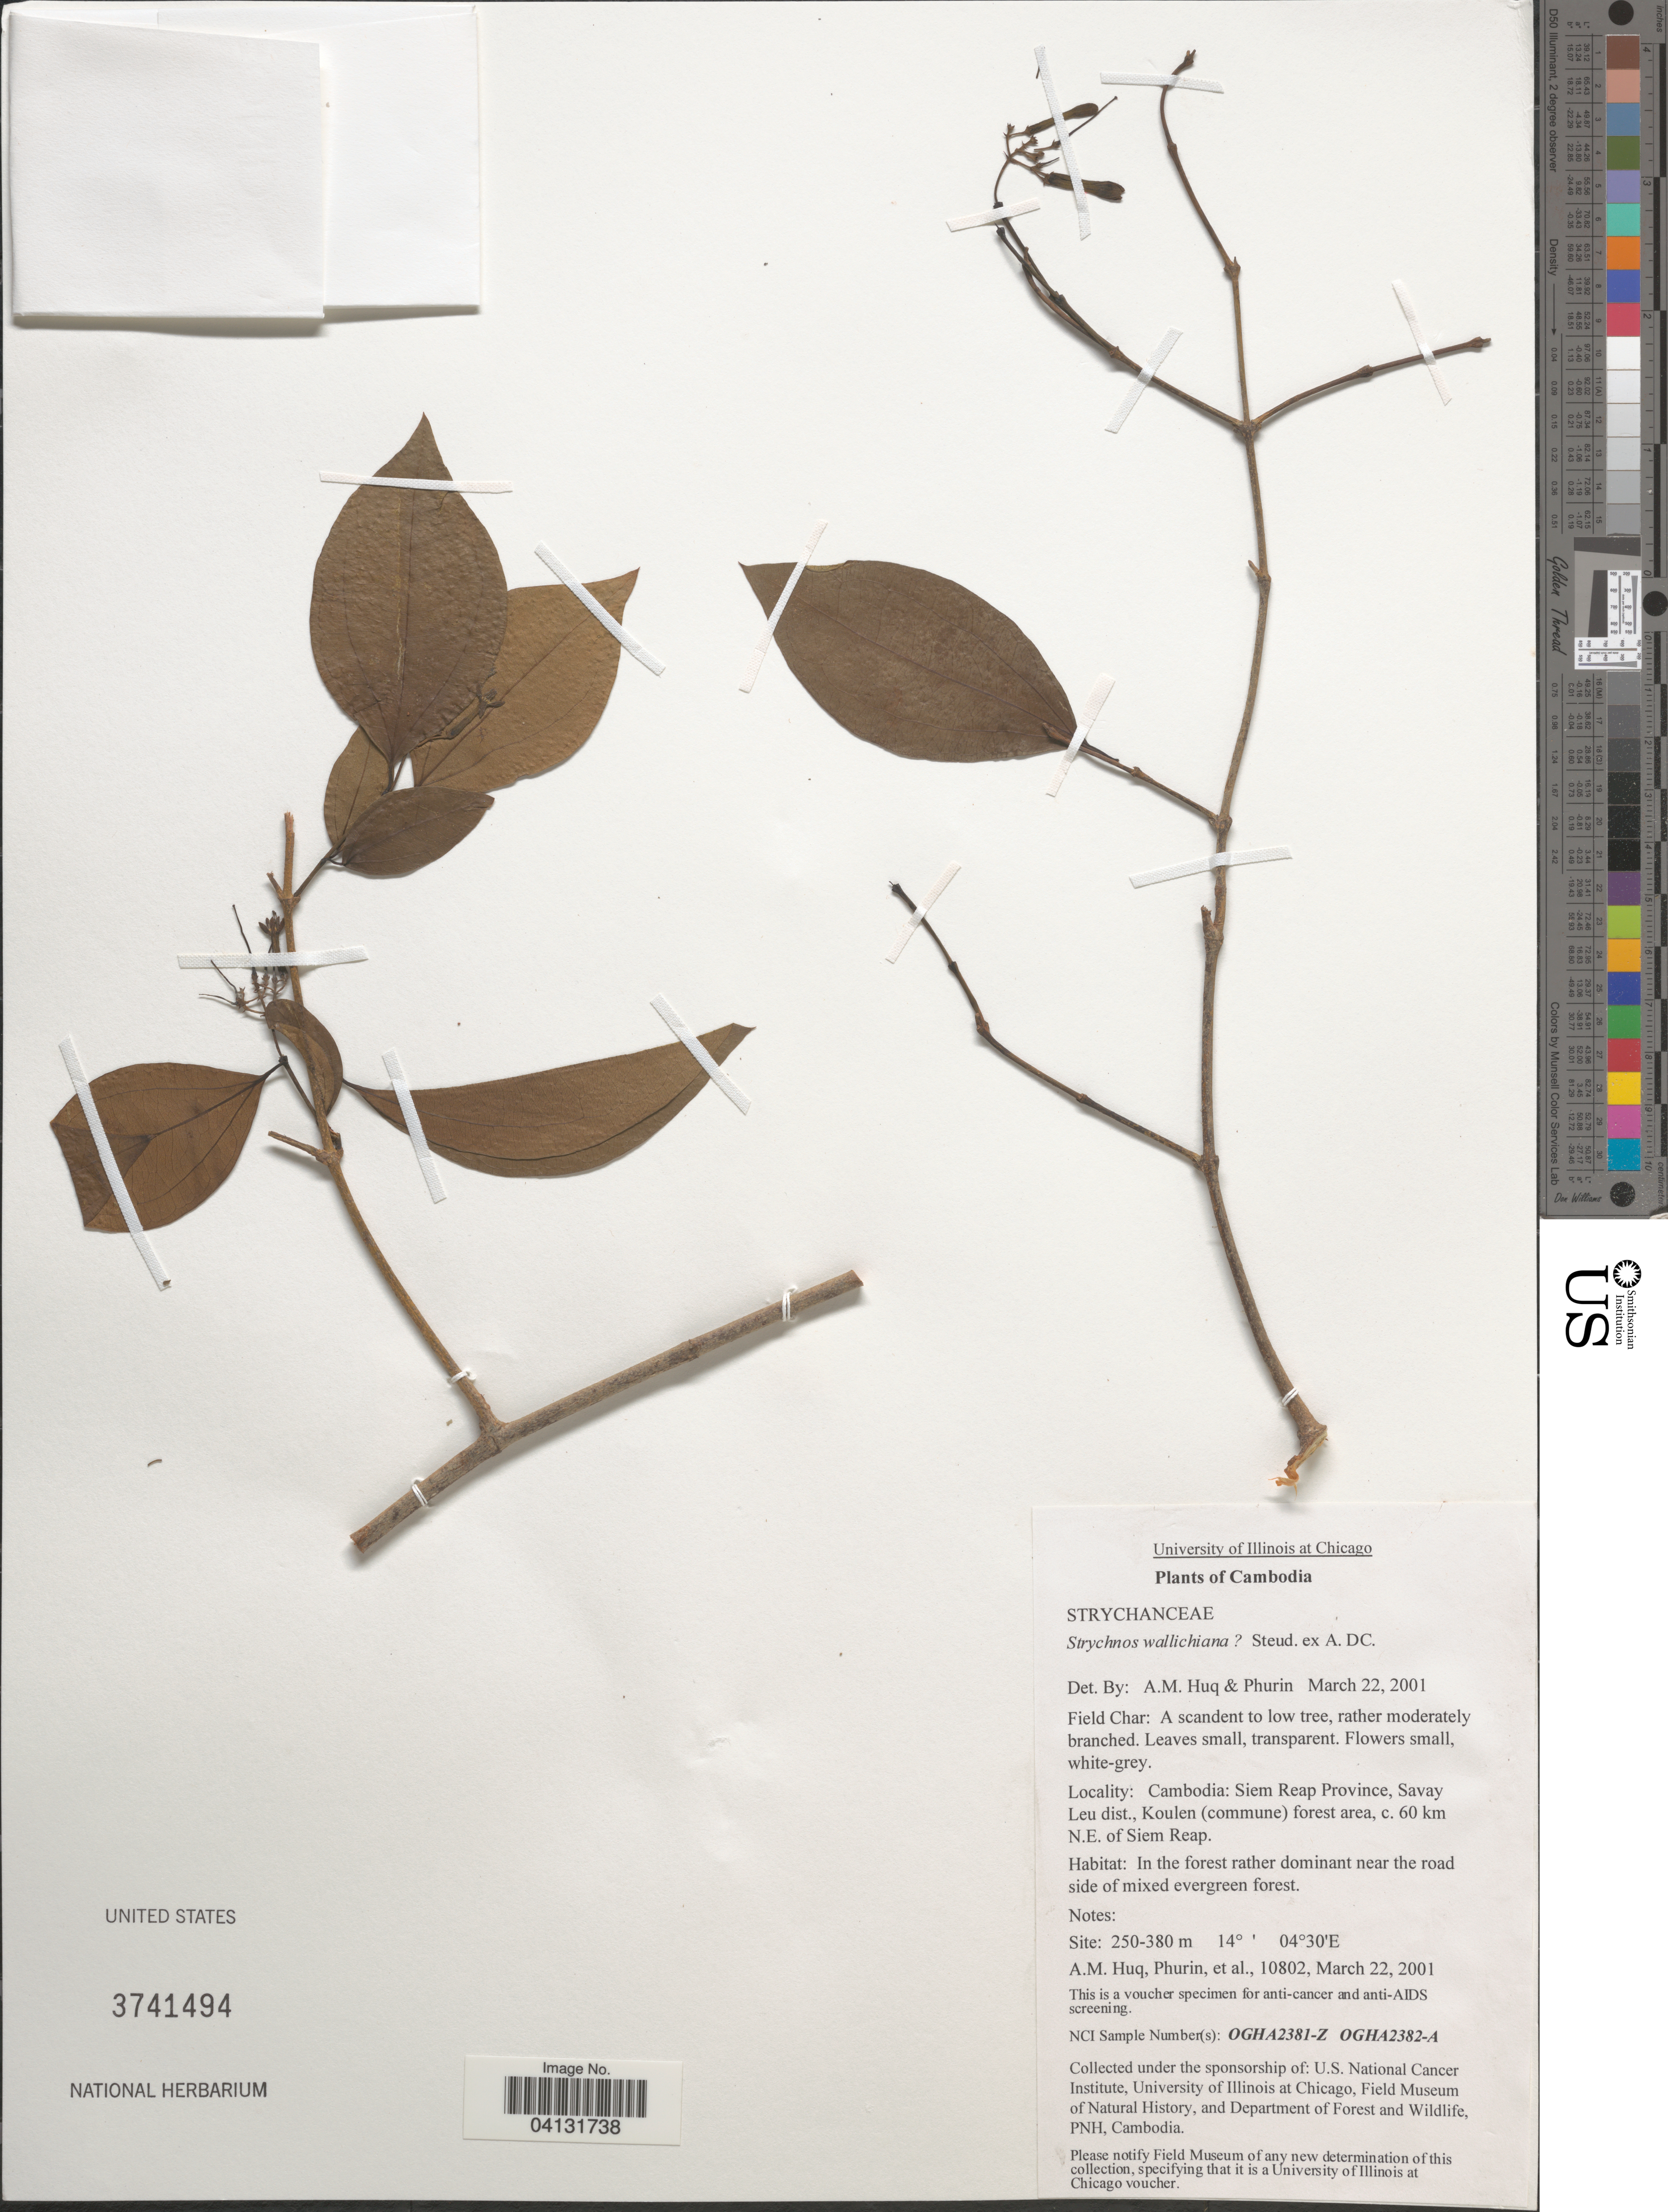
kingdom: Plantae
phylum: Tracheophyta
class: Magnoliopsida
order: Gentianales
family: Loganiaceae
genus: Strychnos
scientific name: Strychnos wallichiana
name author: Steud. & A. DC.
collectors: A. M. Huq, -. Phurin & et al.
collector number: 10802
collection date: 2001-03-22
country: Cambodia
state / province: Siĕm Réab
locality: Siem Reap Province, Savay Leu dist., Koulen (commune) forest area, c. 60 km N.E. of Siem Reap.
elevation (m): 250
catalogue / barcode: US 3741494